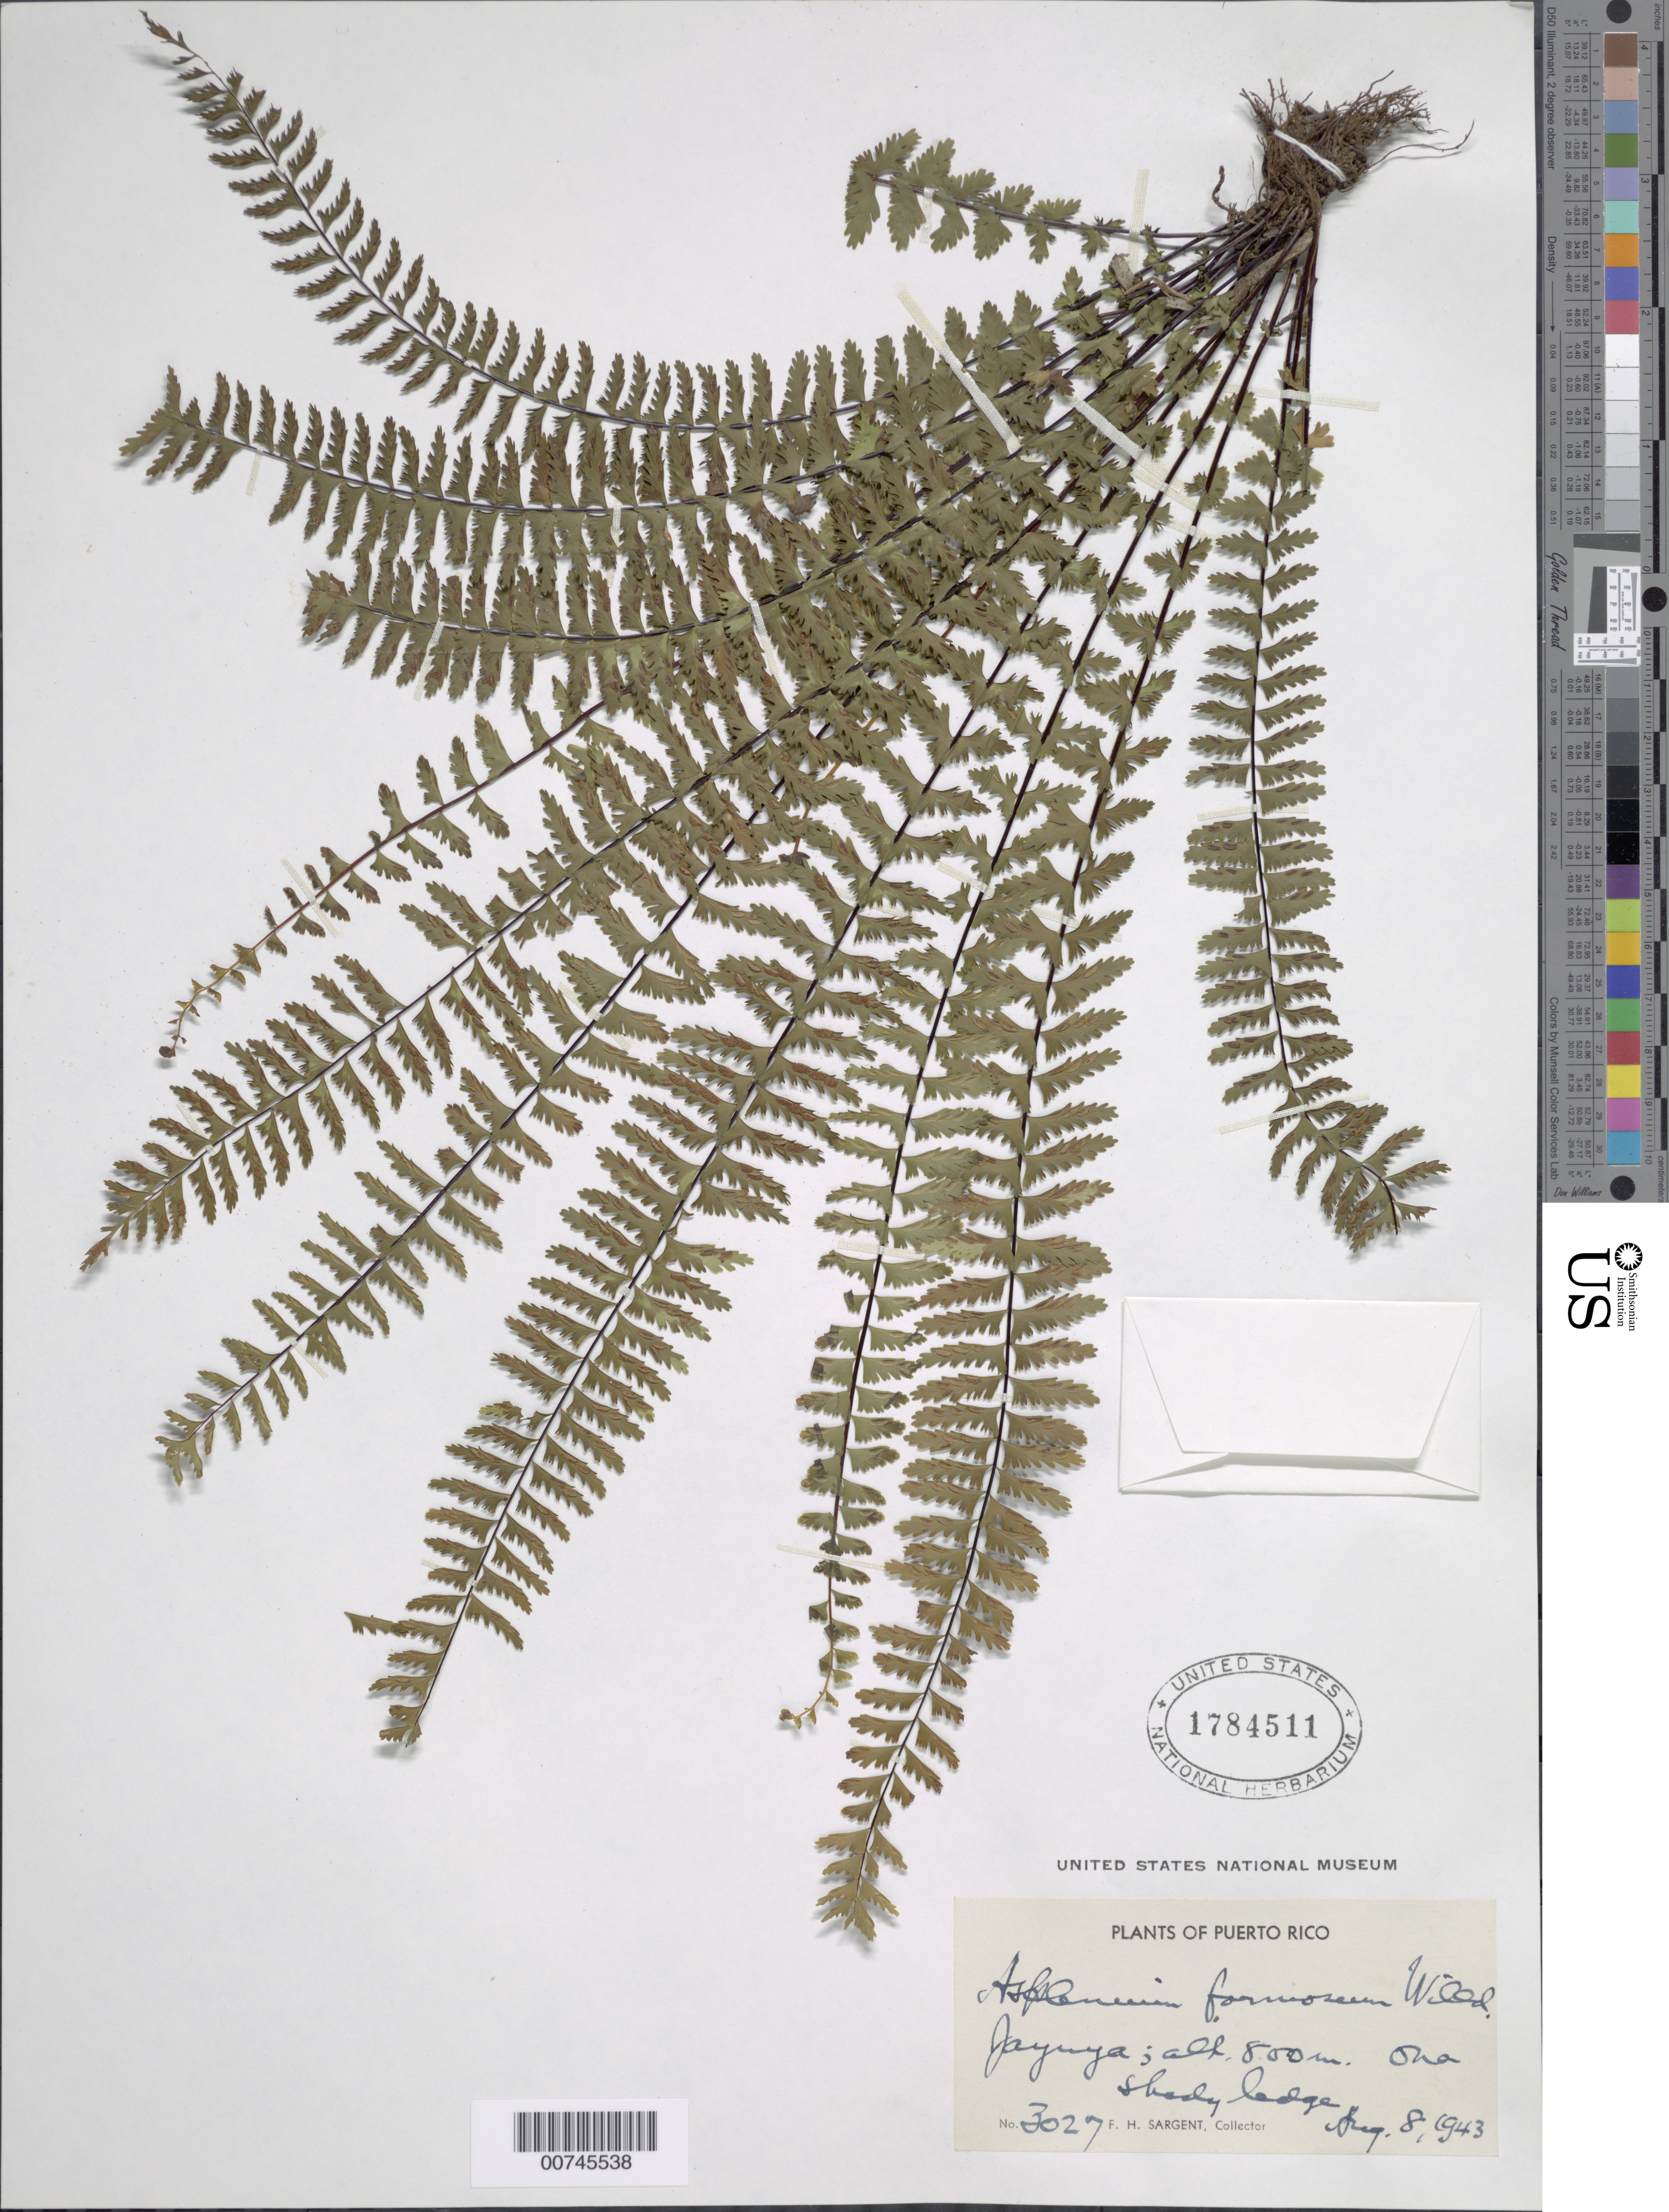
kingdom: Plantae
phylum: Tracheophyta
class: Polypodiopsida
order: Polypodiales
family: Aspleniaceae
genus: Asplenium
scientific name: Asplenium formosum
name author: Willd.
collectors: F. H. Sargent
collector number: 3027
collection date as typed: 08 Aug 1943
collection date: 1943-08-08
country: Puerto Rico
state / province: Jayuya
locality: Jayuya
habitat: On shady ledge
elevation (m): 800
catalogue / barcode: US 1784511